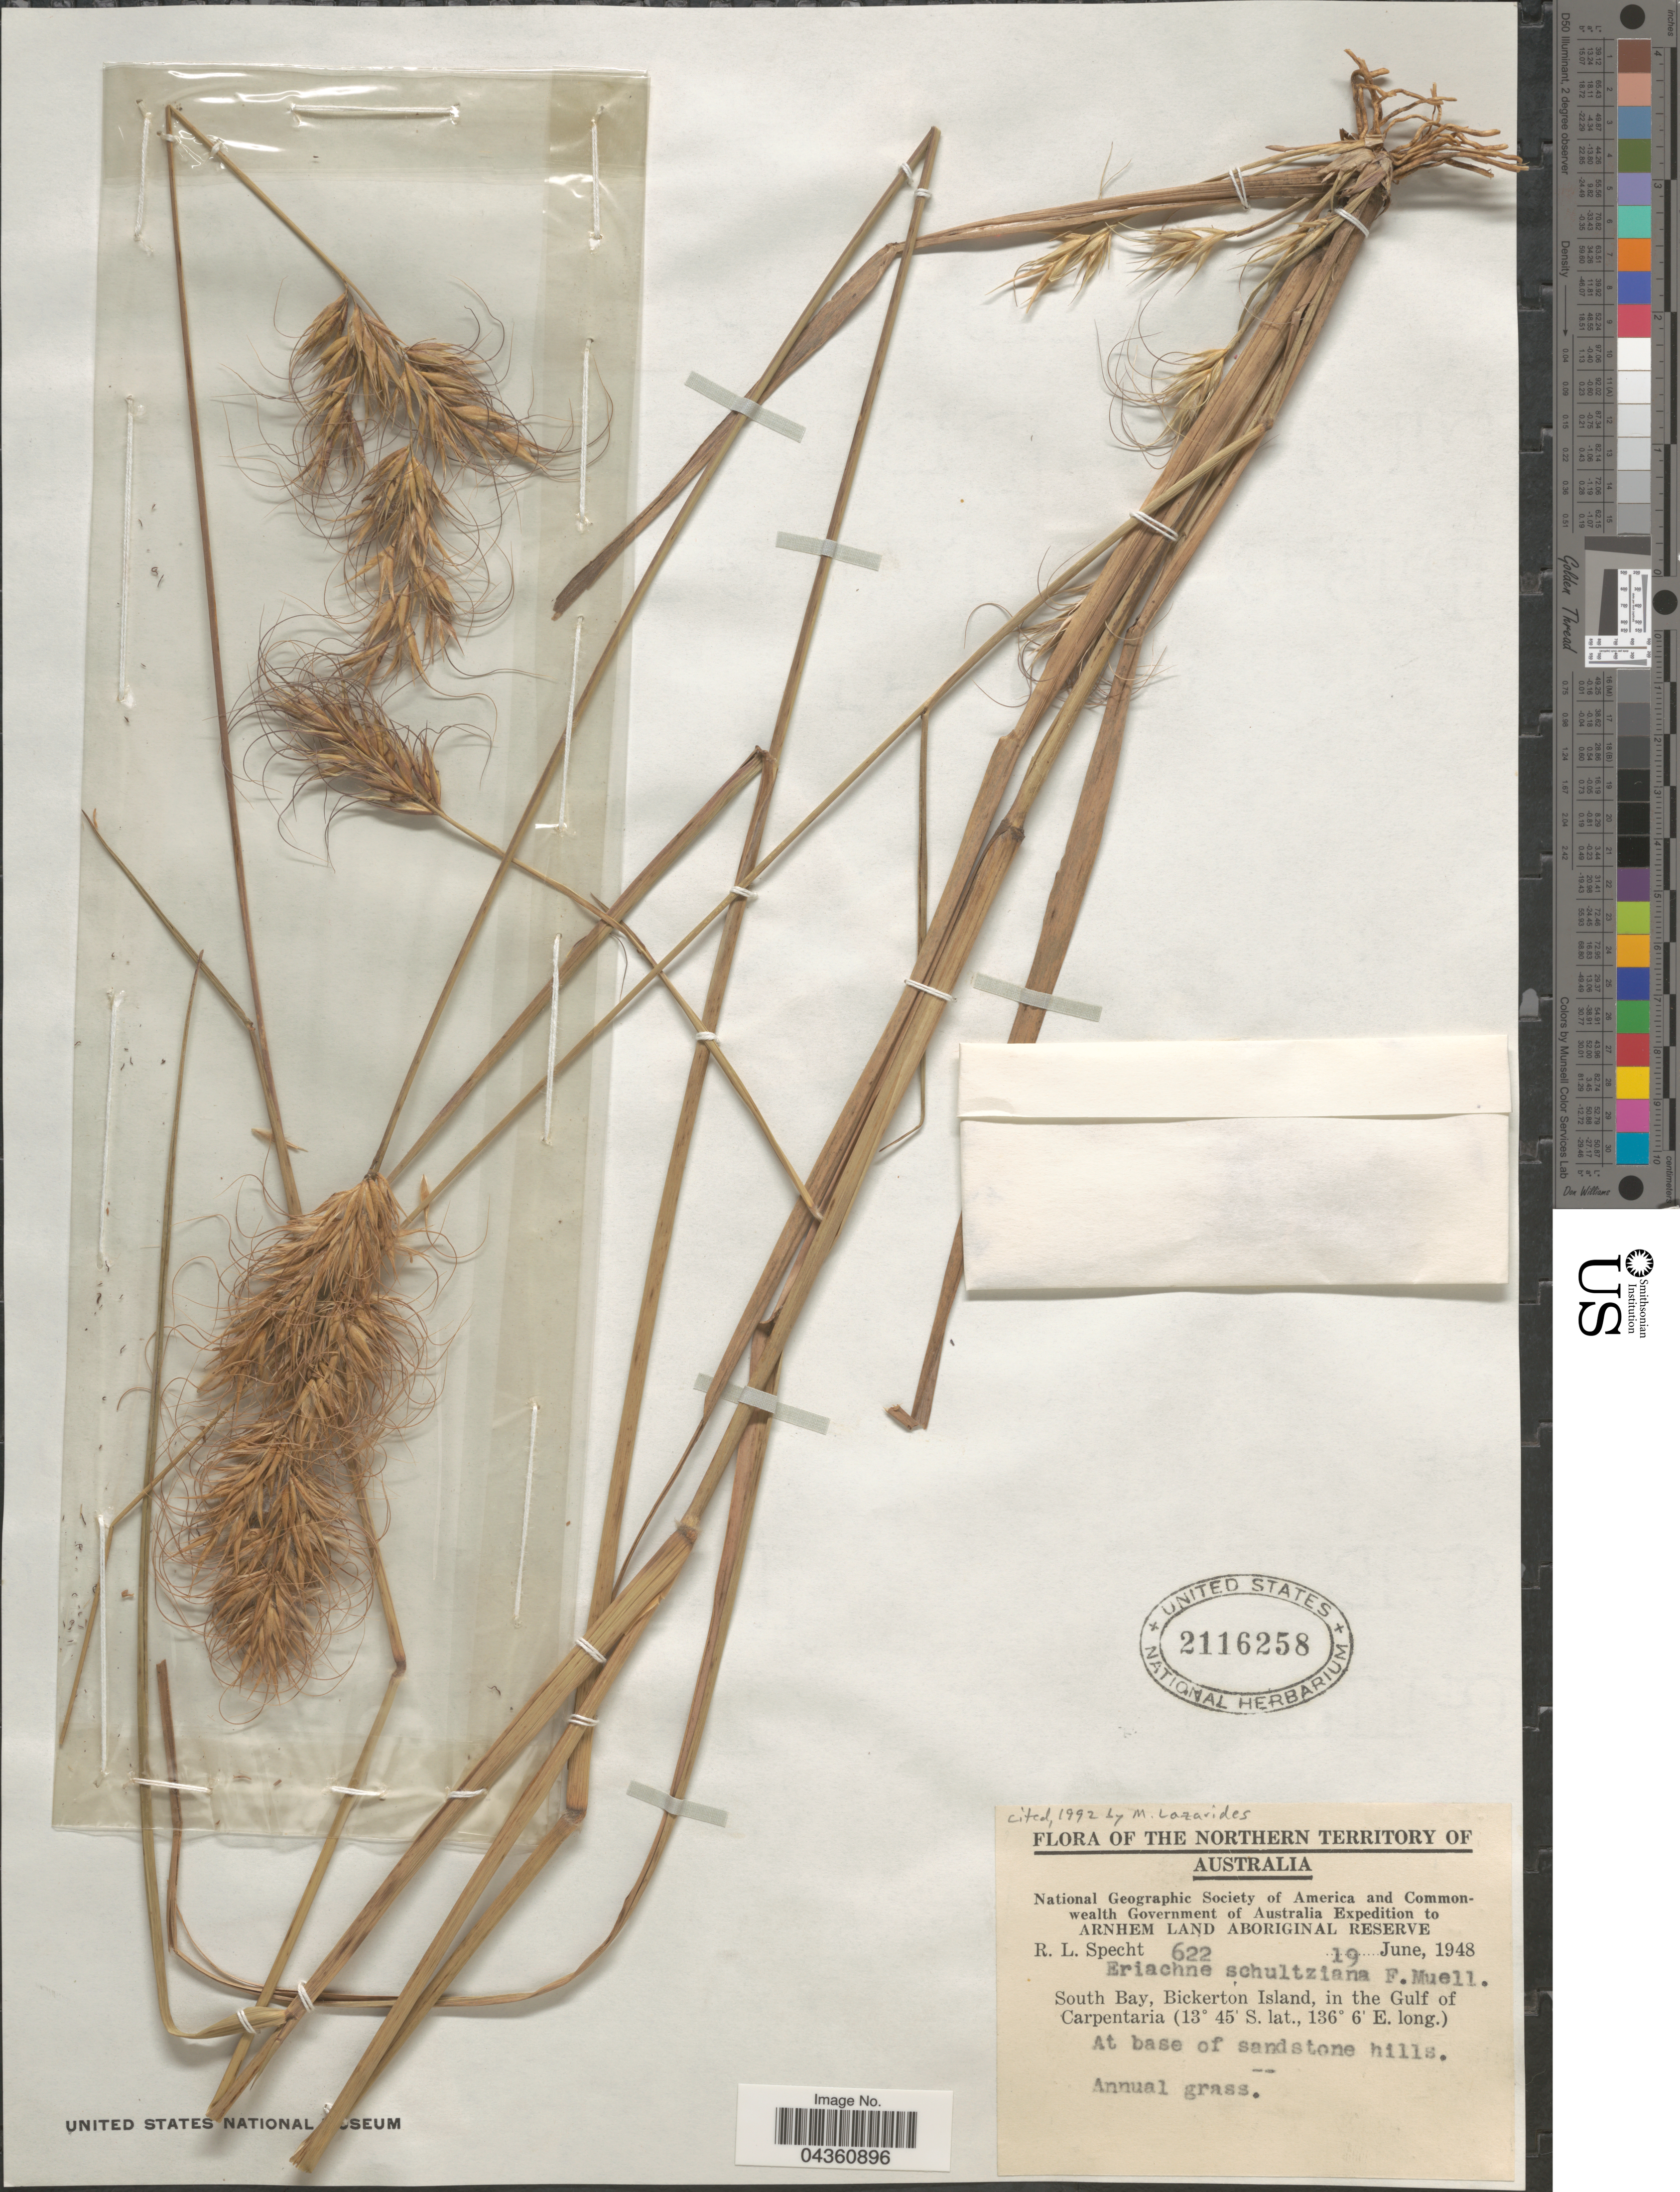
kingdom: Plantae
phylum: Tracheophyta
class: Liliopsida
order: Poales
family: Poaceae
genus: Eriachne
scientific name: Eriachne schultziana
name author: F. Muell.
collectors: R. L. Specht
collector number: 622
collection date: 1948-06-19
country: Australia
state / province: Northern Territory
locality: National Geographic Society of America and Commonwealth Government of Australia Expedition to Arnhem Land Aboriginal Reserve. South Bay, Bickerton Island, in the Gulf of Carpentaria. At base of sandstone hills.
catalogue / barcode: US 2116258